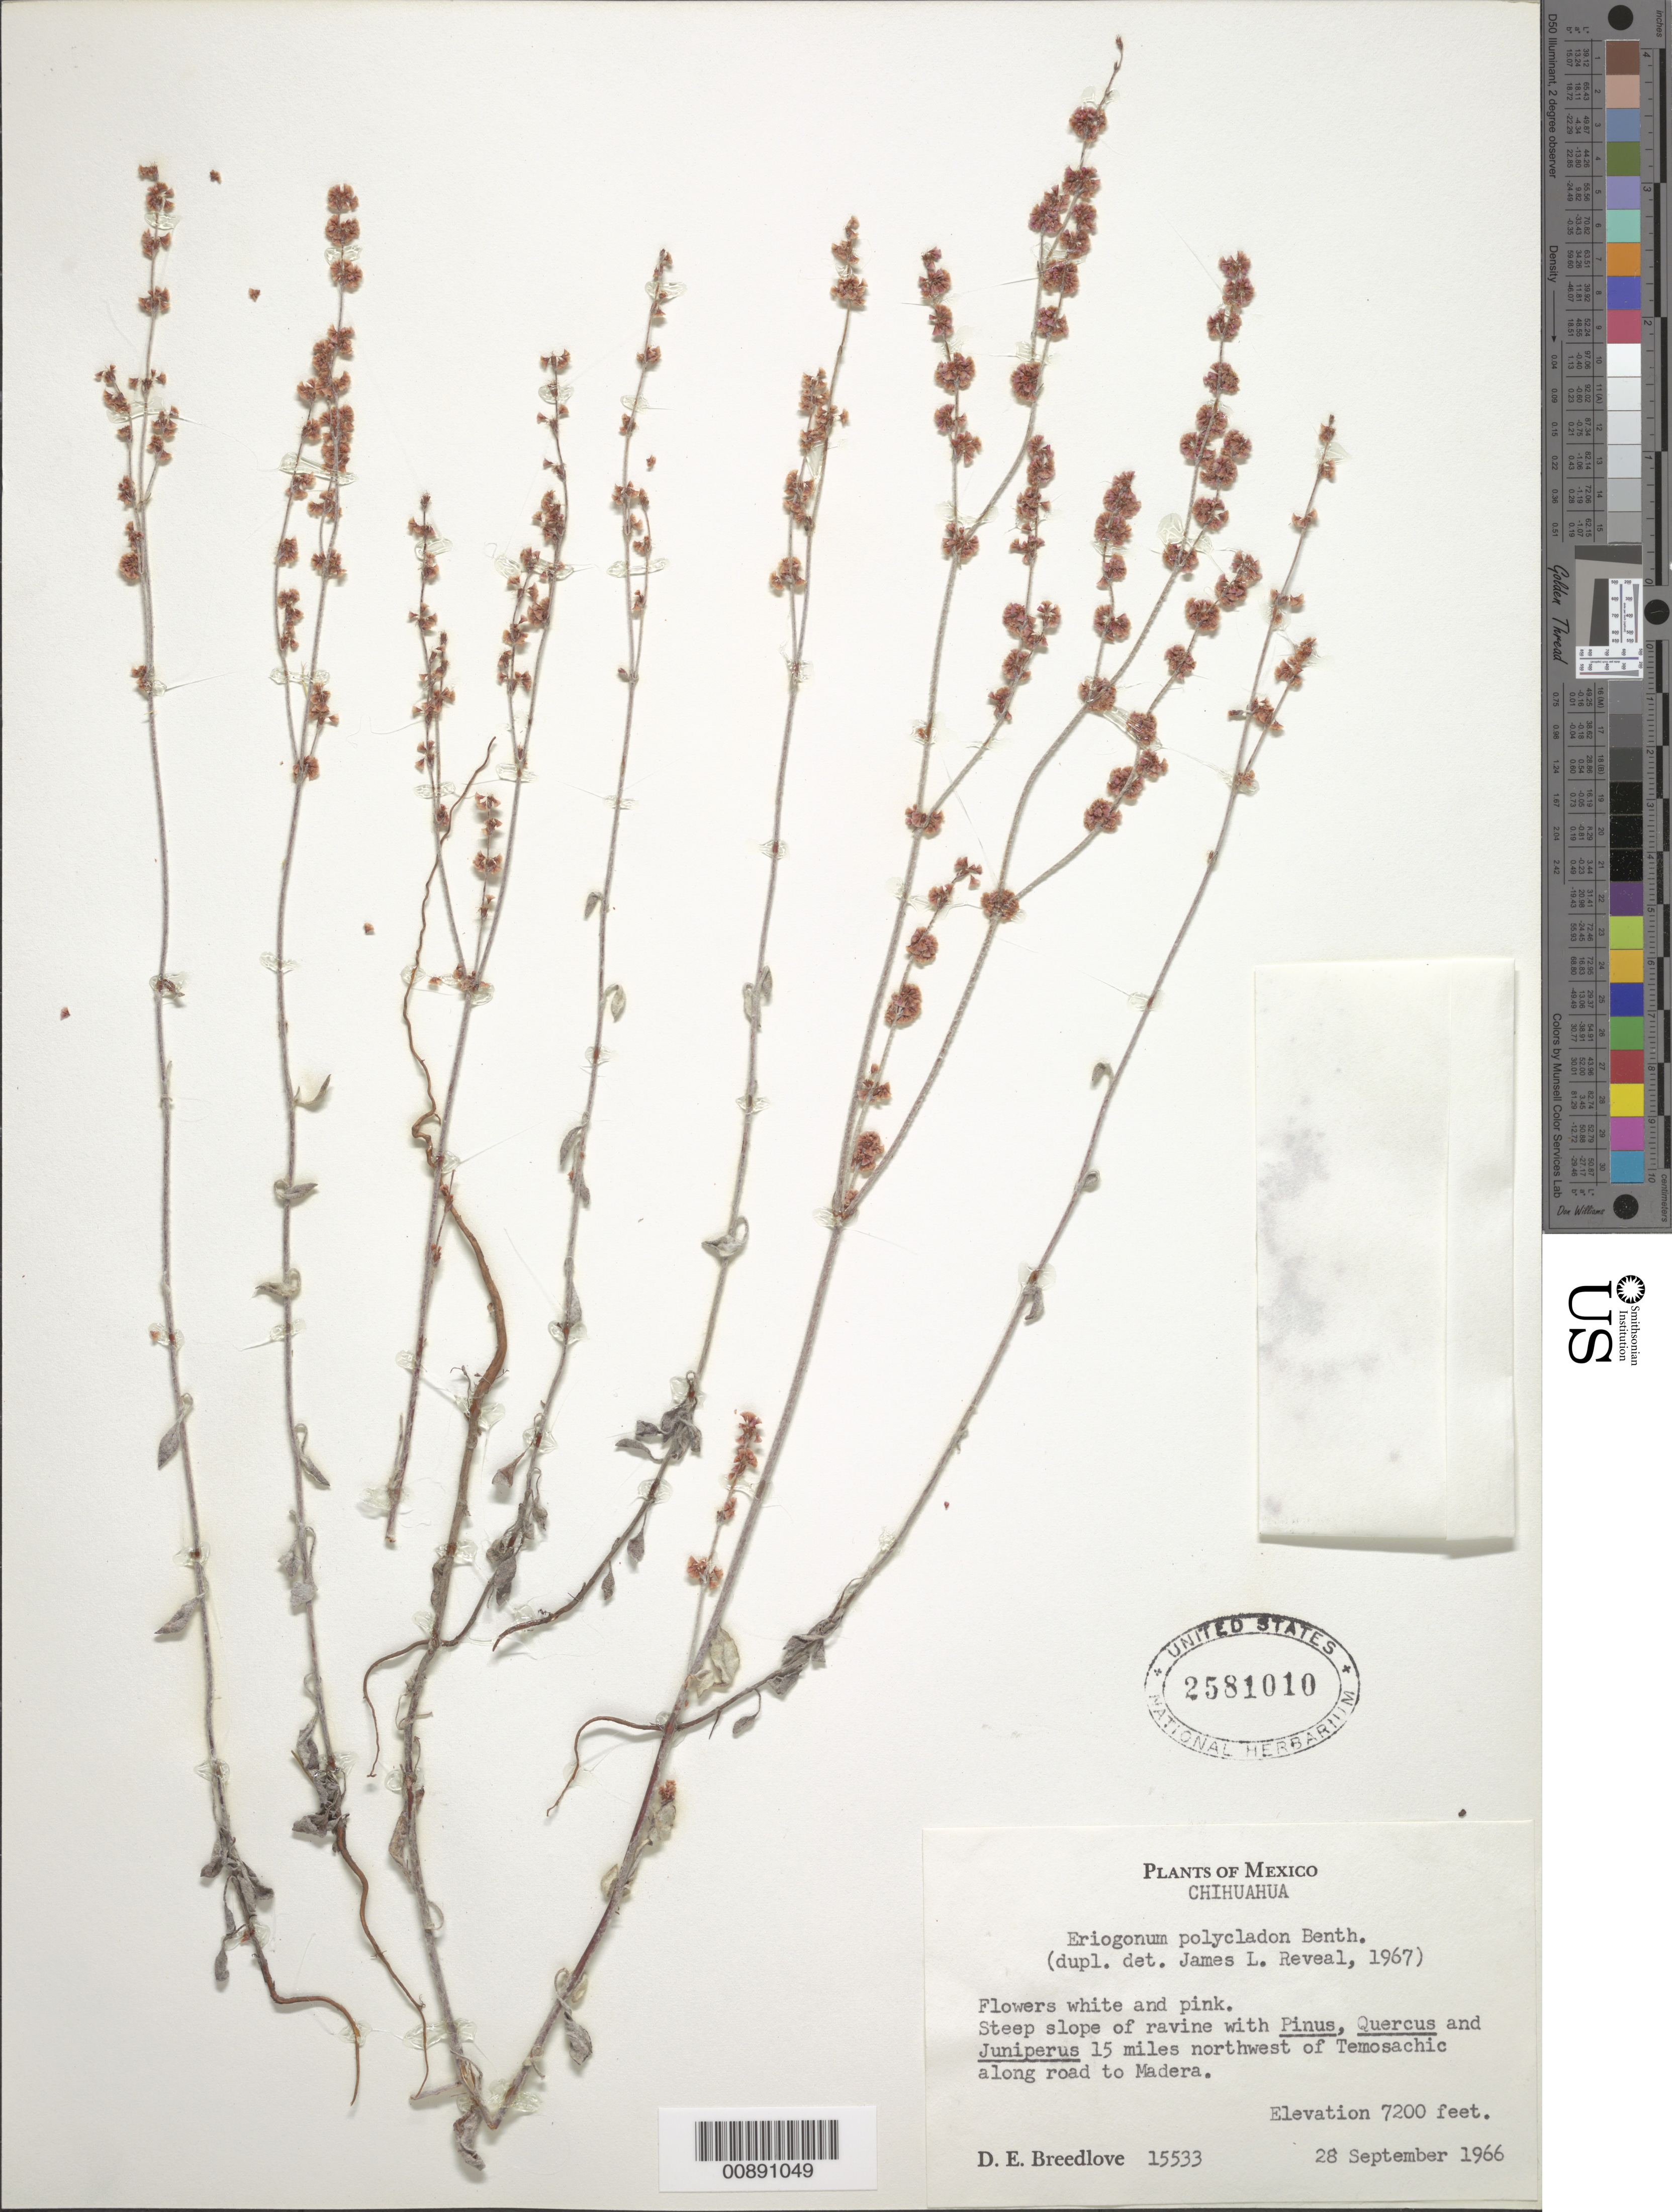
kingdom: Plantae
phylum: Tracheophyta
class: Magnoliopsida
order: Caryophyllales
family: Polygonaceae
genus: Eriogonum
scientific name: Eriogonum polycladon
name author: Benth.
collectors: D. E. Breedlove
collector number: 15533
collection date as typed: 28 Sep 1966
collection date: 1966-09-28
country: Mexico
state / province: Chihuahua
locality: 15 miles northwest of Temosachic along road to Madera.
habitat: Steep slope of ravine with Pinus, Quercus and Juniperus.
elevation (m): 2195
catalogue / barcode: US 2581010